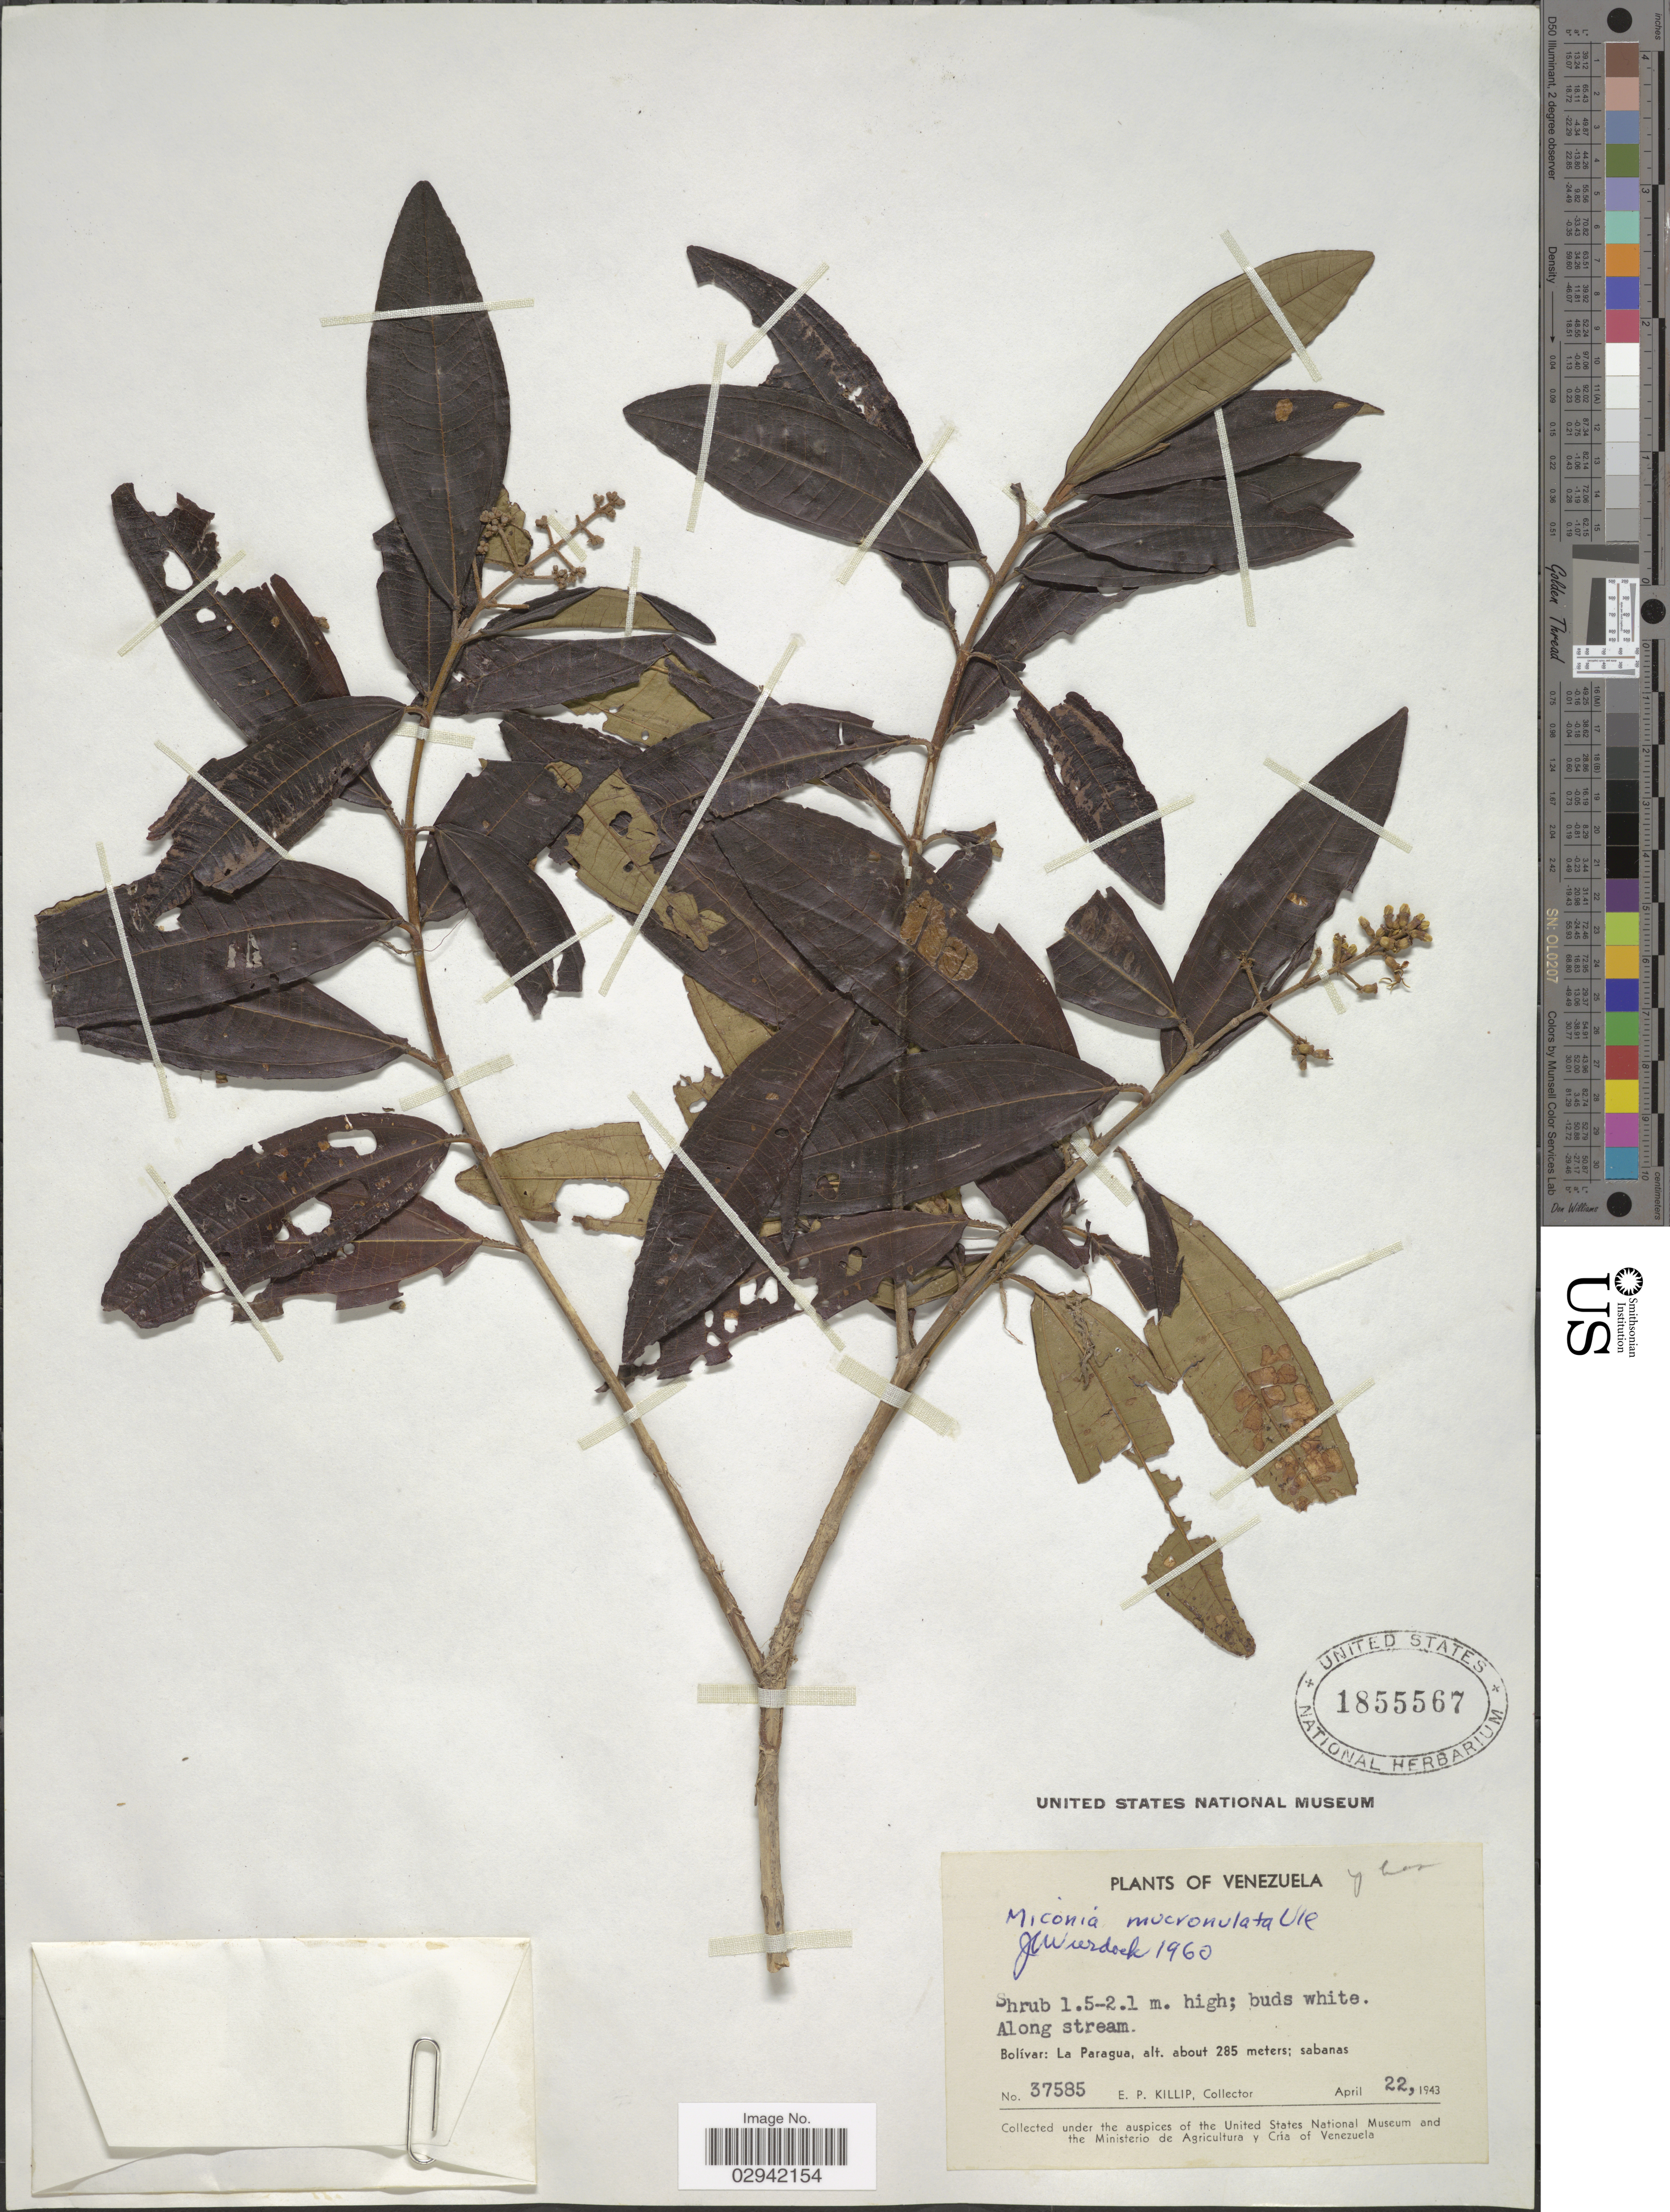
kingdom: Plantae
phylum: Tracheophyta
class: Magnoliopsida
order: Myrtales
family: Melastomataceae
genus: Miconia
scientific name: Miconia prasina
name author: (Sw.) DC.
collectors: E. P. Killip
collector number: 37585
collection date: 1943-04-22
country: Venezuela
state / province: Bolivar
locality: La Paragua.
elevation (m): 285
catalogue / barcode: US 1855567